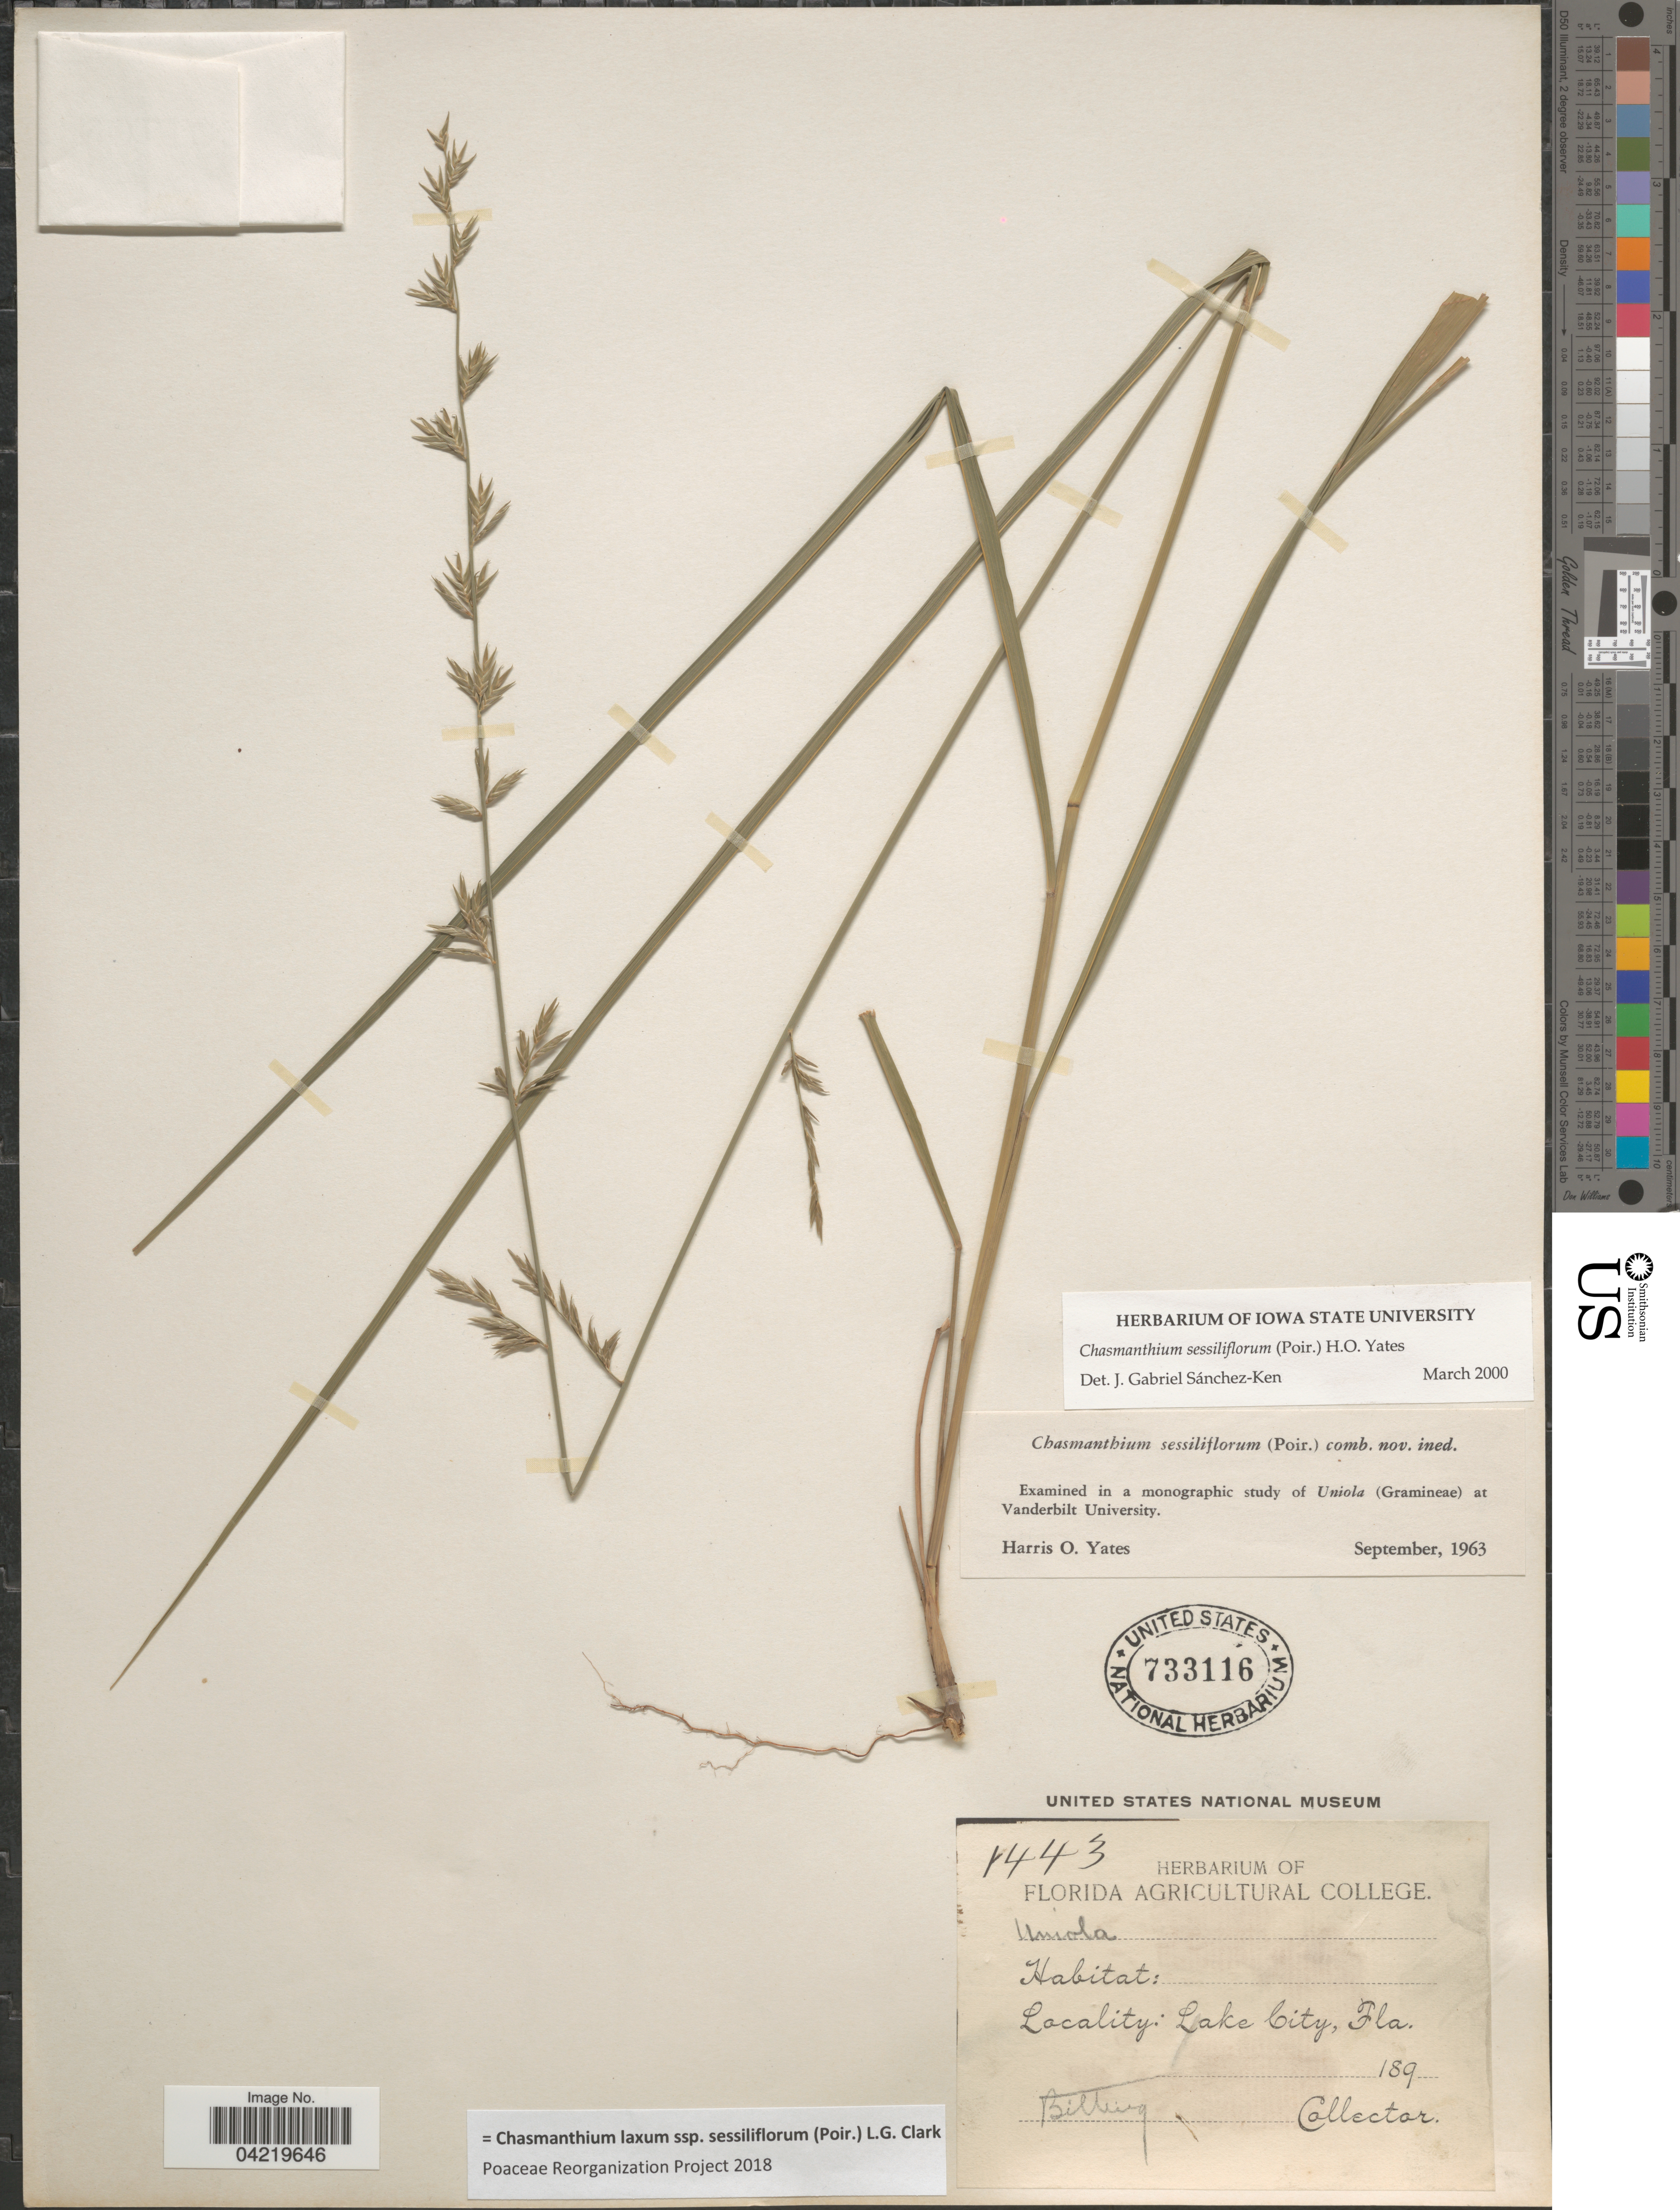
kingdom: Plantae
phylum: Tracheophyta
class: Liliopsida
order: Poales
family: Poaceae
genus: Chasmanthium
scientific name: Chasmanthium laxum subsp. sessiliflorum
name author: (L.) H.O. Yates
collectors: Bitting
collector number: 1443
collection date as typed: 189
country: United States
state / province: Florida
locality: Lake City.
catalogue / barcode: US 733116